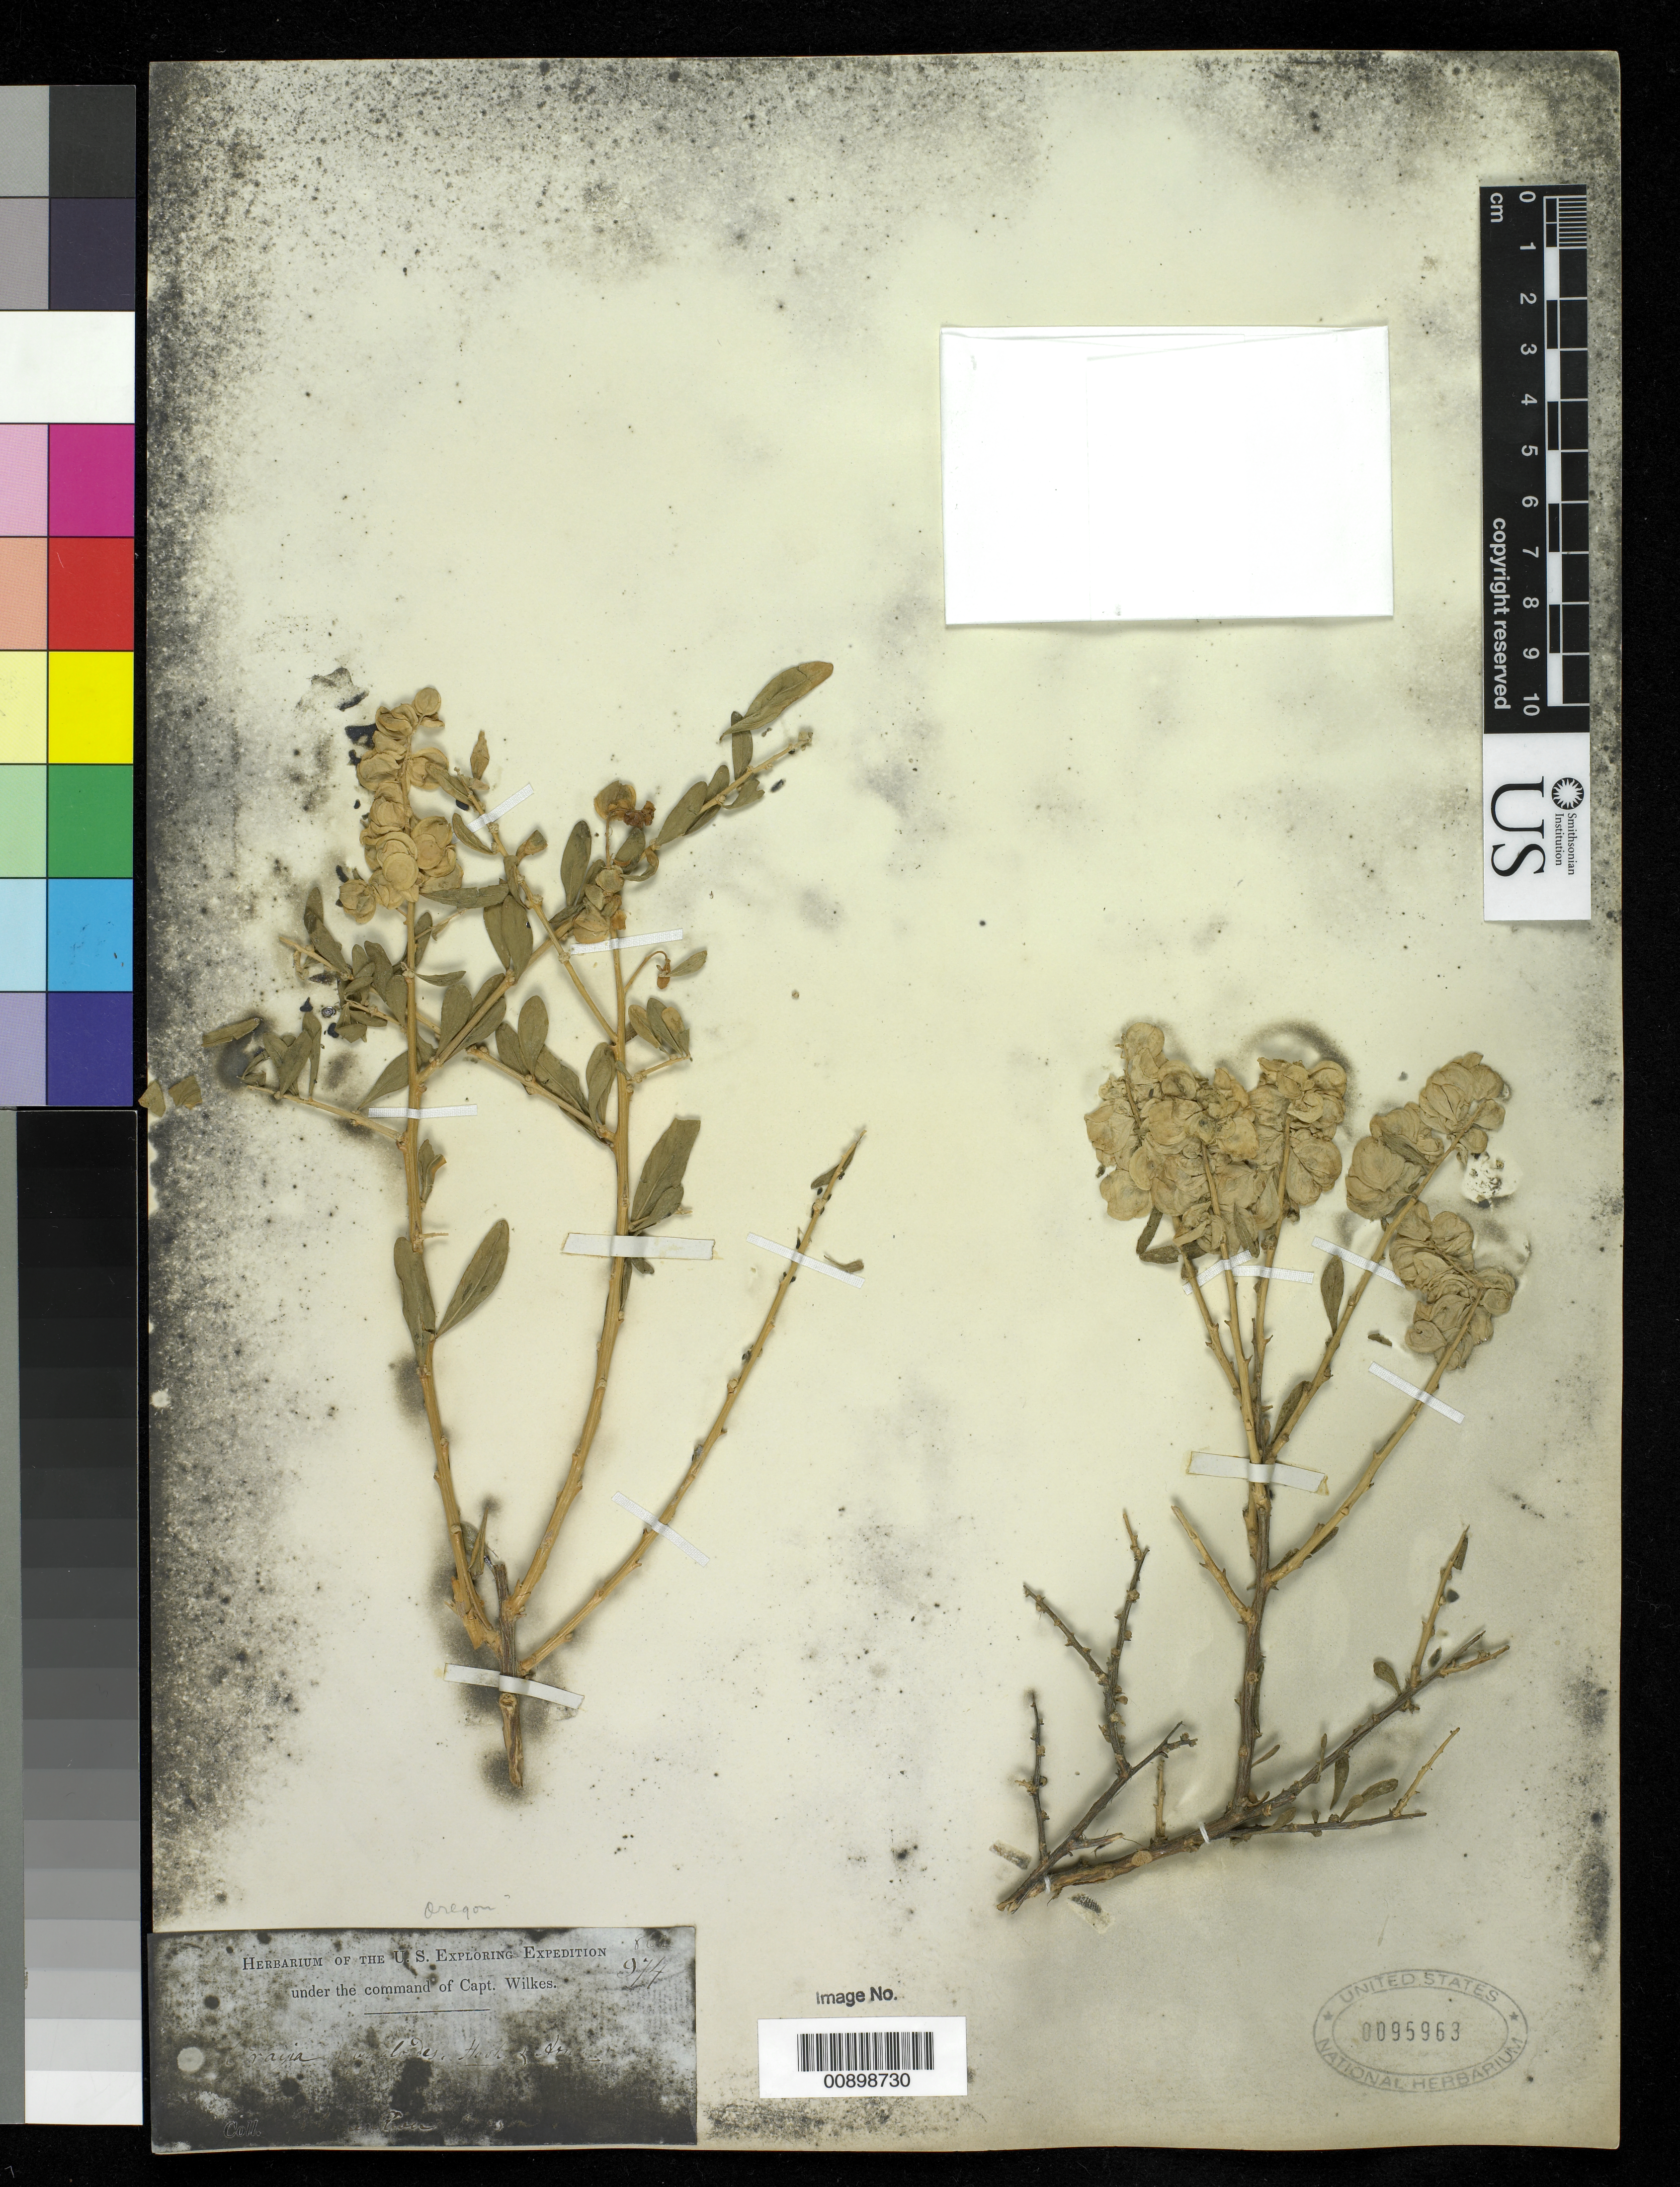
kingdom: Plantae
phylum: Tracheophyta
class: Magnoliopsida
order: Caryophyllales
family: Amaranthaceae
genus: Grayia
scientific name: Grayia spinosa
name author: (Hook.) Moq.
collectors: Wilkes Explor. Exped.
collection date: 1838/1842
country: United States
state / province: Oregon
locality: Spokane River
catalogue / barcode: US 95963